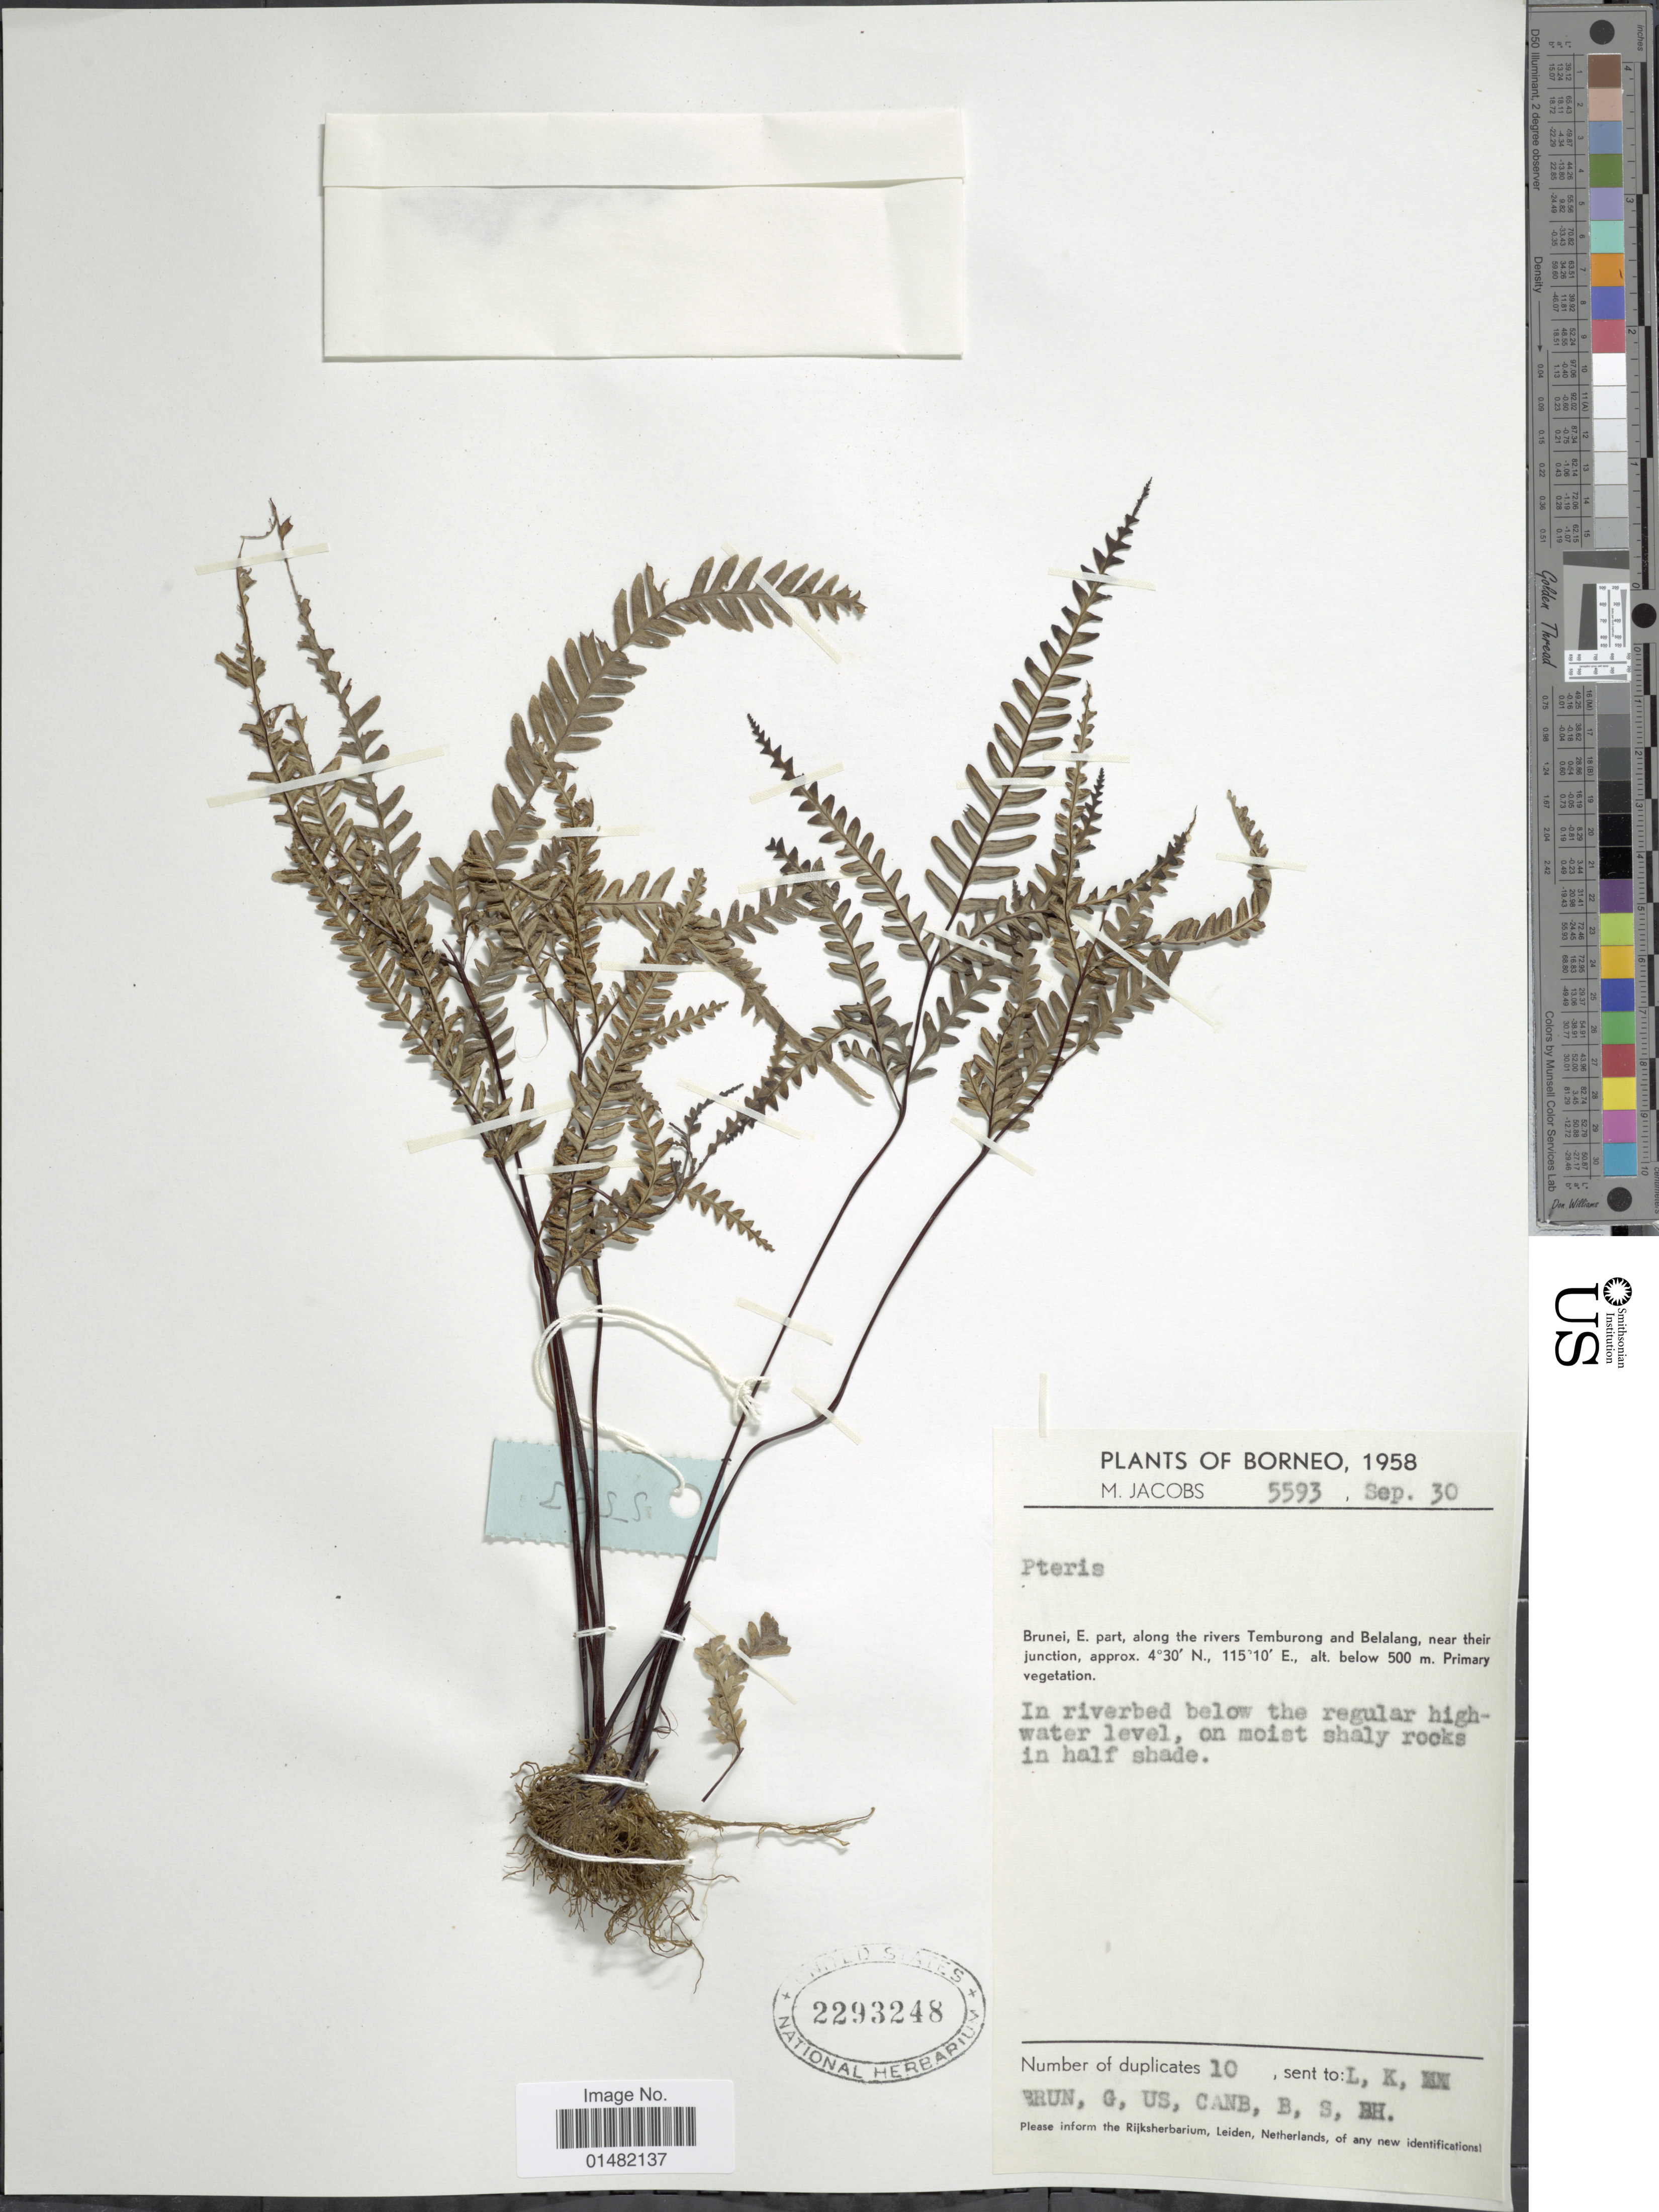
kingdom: Plantae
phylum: Tracheophyta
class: Polypodiopsida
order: Polypodiales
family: Pteridaceae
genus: Pteris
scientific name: Pteris sp.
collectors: M. Jacobs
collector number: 5593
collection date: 1958-09-30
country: Brunei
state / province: Temburong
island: Borneo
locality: Borneo, E. part, along the rivers Temburong and Belalang, near their junction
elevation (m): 500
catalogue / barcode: US 2293248